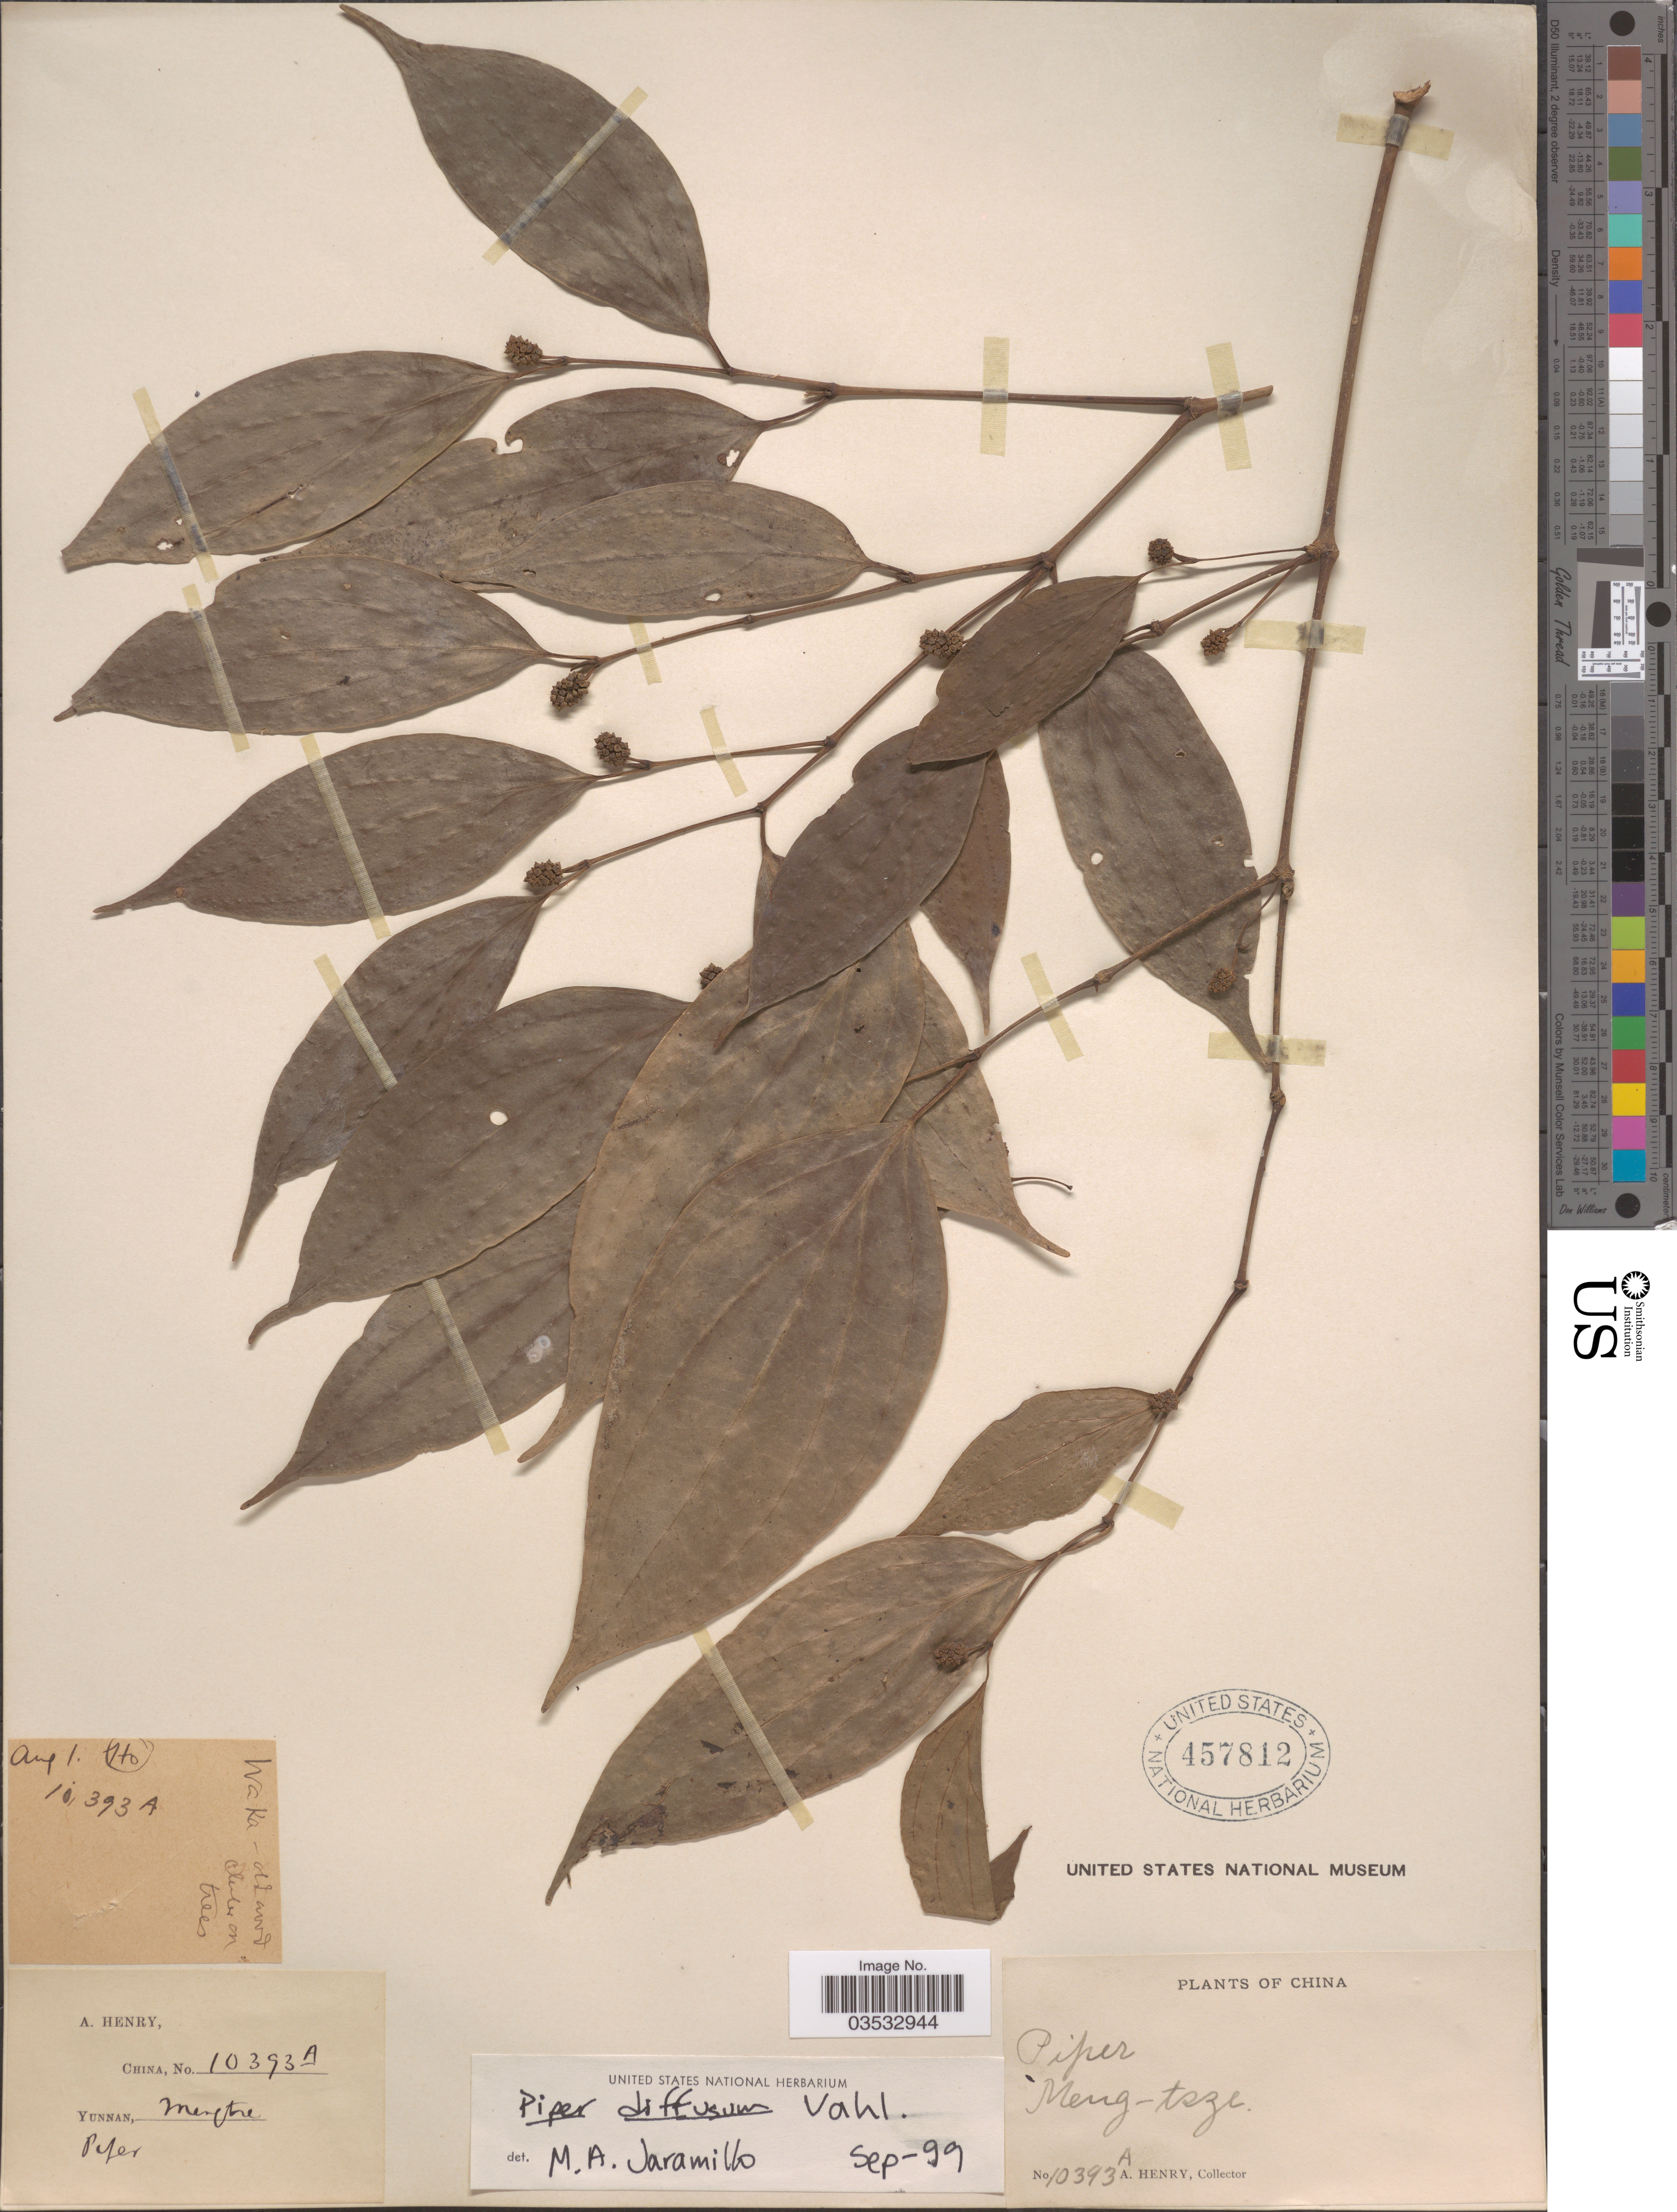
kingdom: Plantae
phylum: Tracheophyta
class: Magnoliopsida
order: Piperales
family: Piperaceae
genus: Piper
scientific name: Piper diffusum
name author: Vahl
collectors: A. Henry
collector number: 10393 A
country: China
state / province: Yunnan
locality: Meng-tze. Wa Ka. Ho.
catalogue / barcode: US 457812